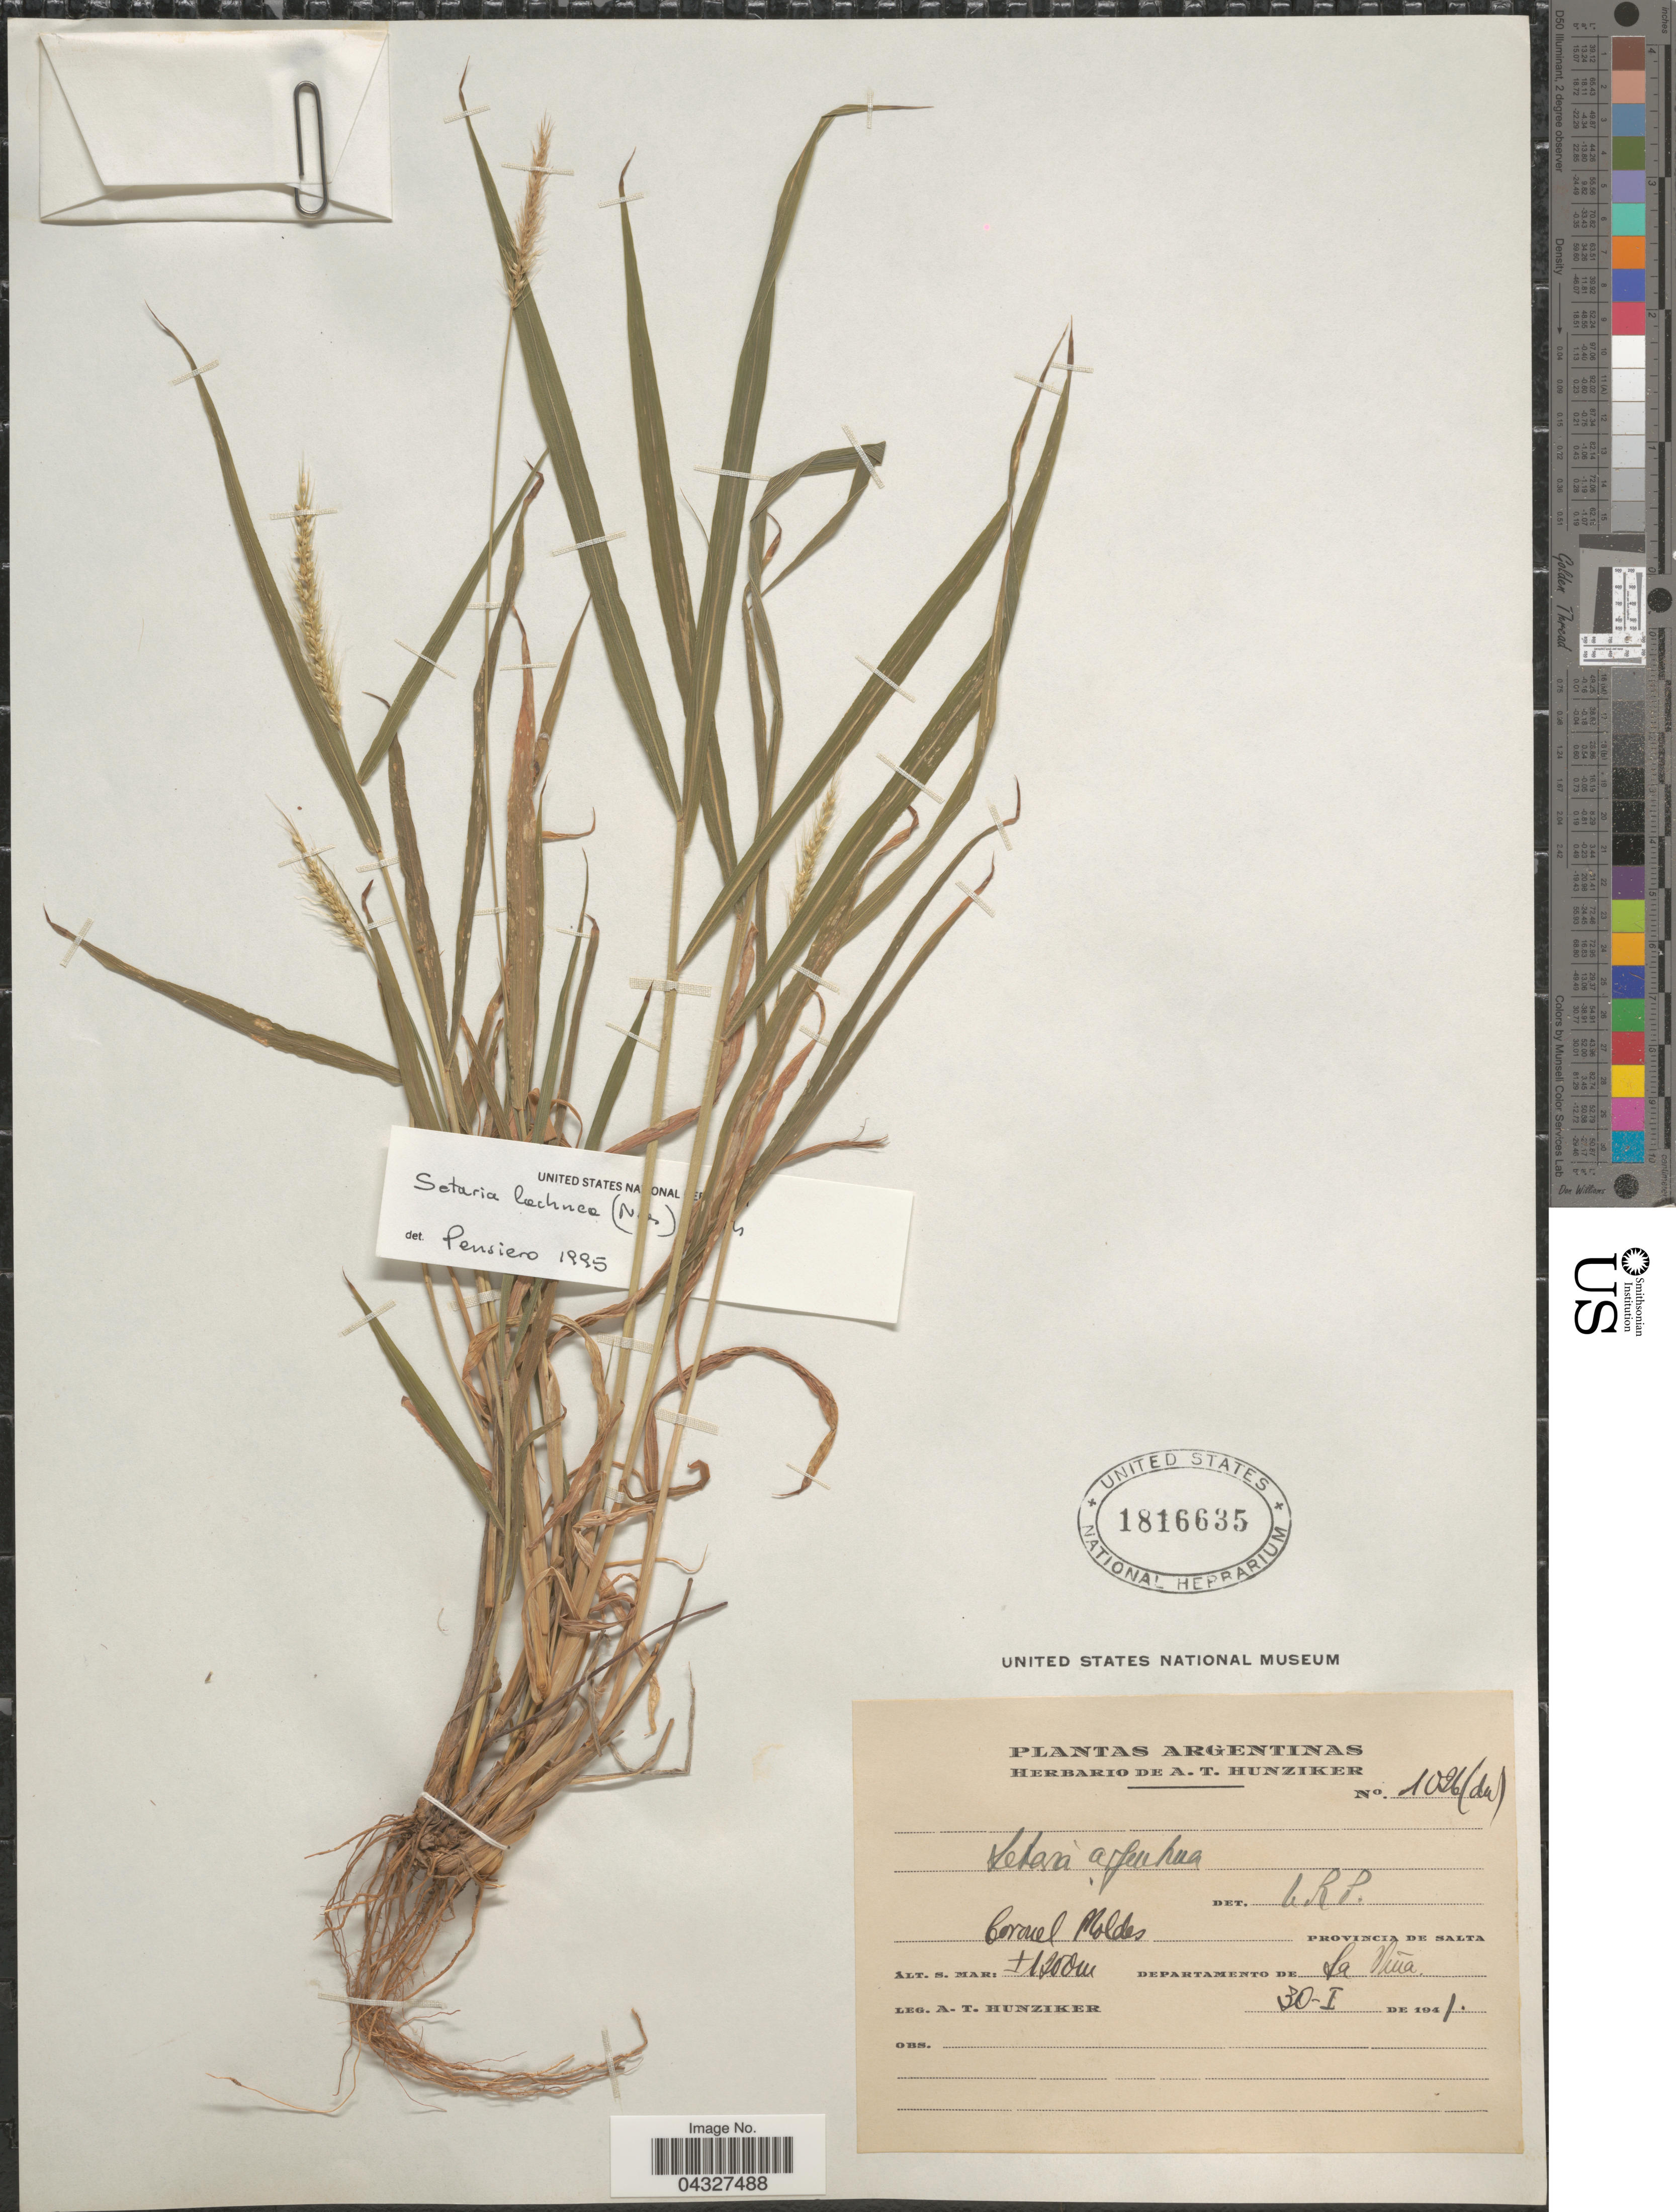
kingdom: Plantae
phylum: Tracheophyta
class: Liliopsida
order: Poales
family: Poaceae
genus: Setaria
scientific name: Setaria lachnea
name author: (Nees) Kunth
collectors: A. T. Hunziker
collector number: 1026(da)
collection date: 1941-01-30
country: Argentina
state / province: Salta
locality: Coronel Moldes. Departamento de La Niña.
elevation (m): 1200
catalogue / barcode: US 1816635